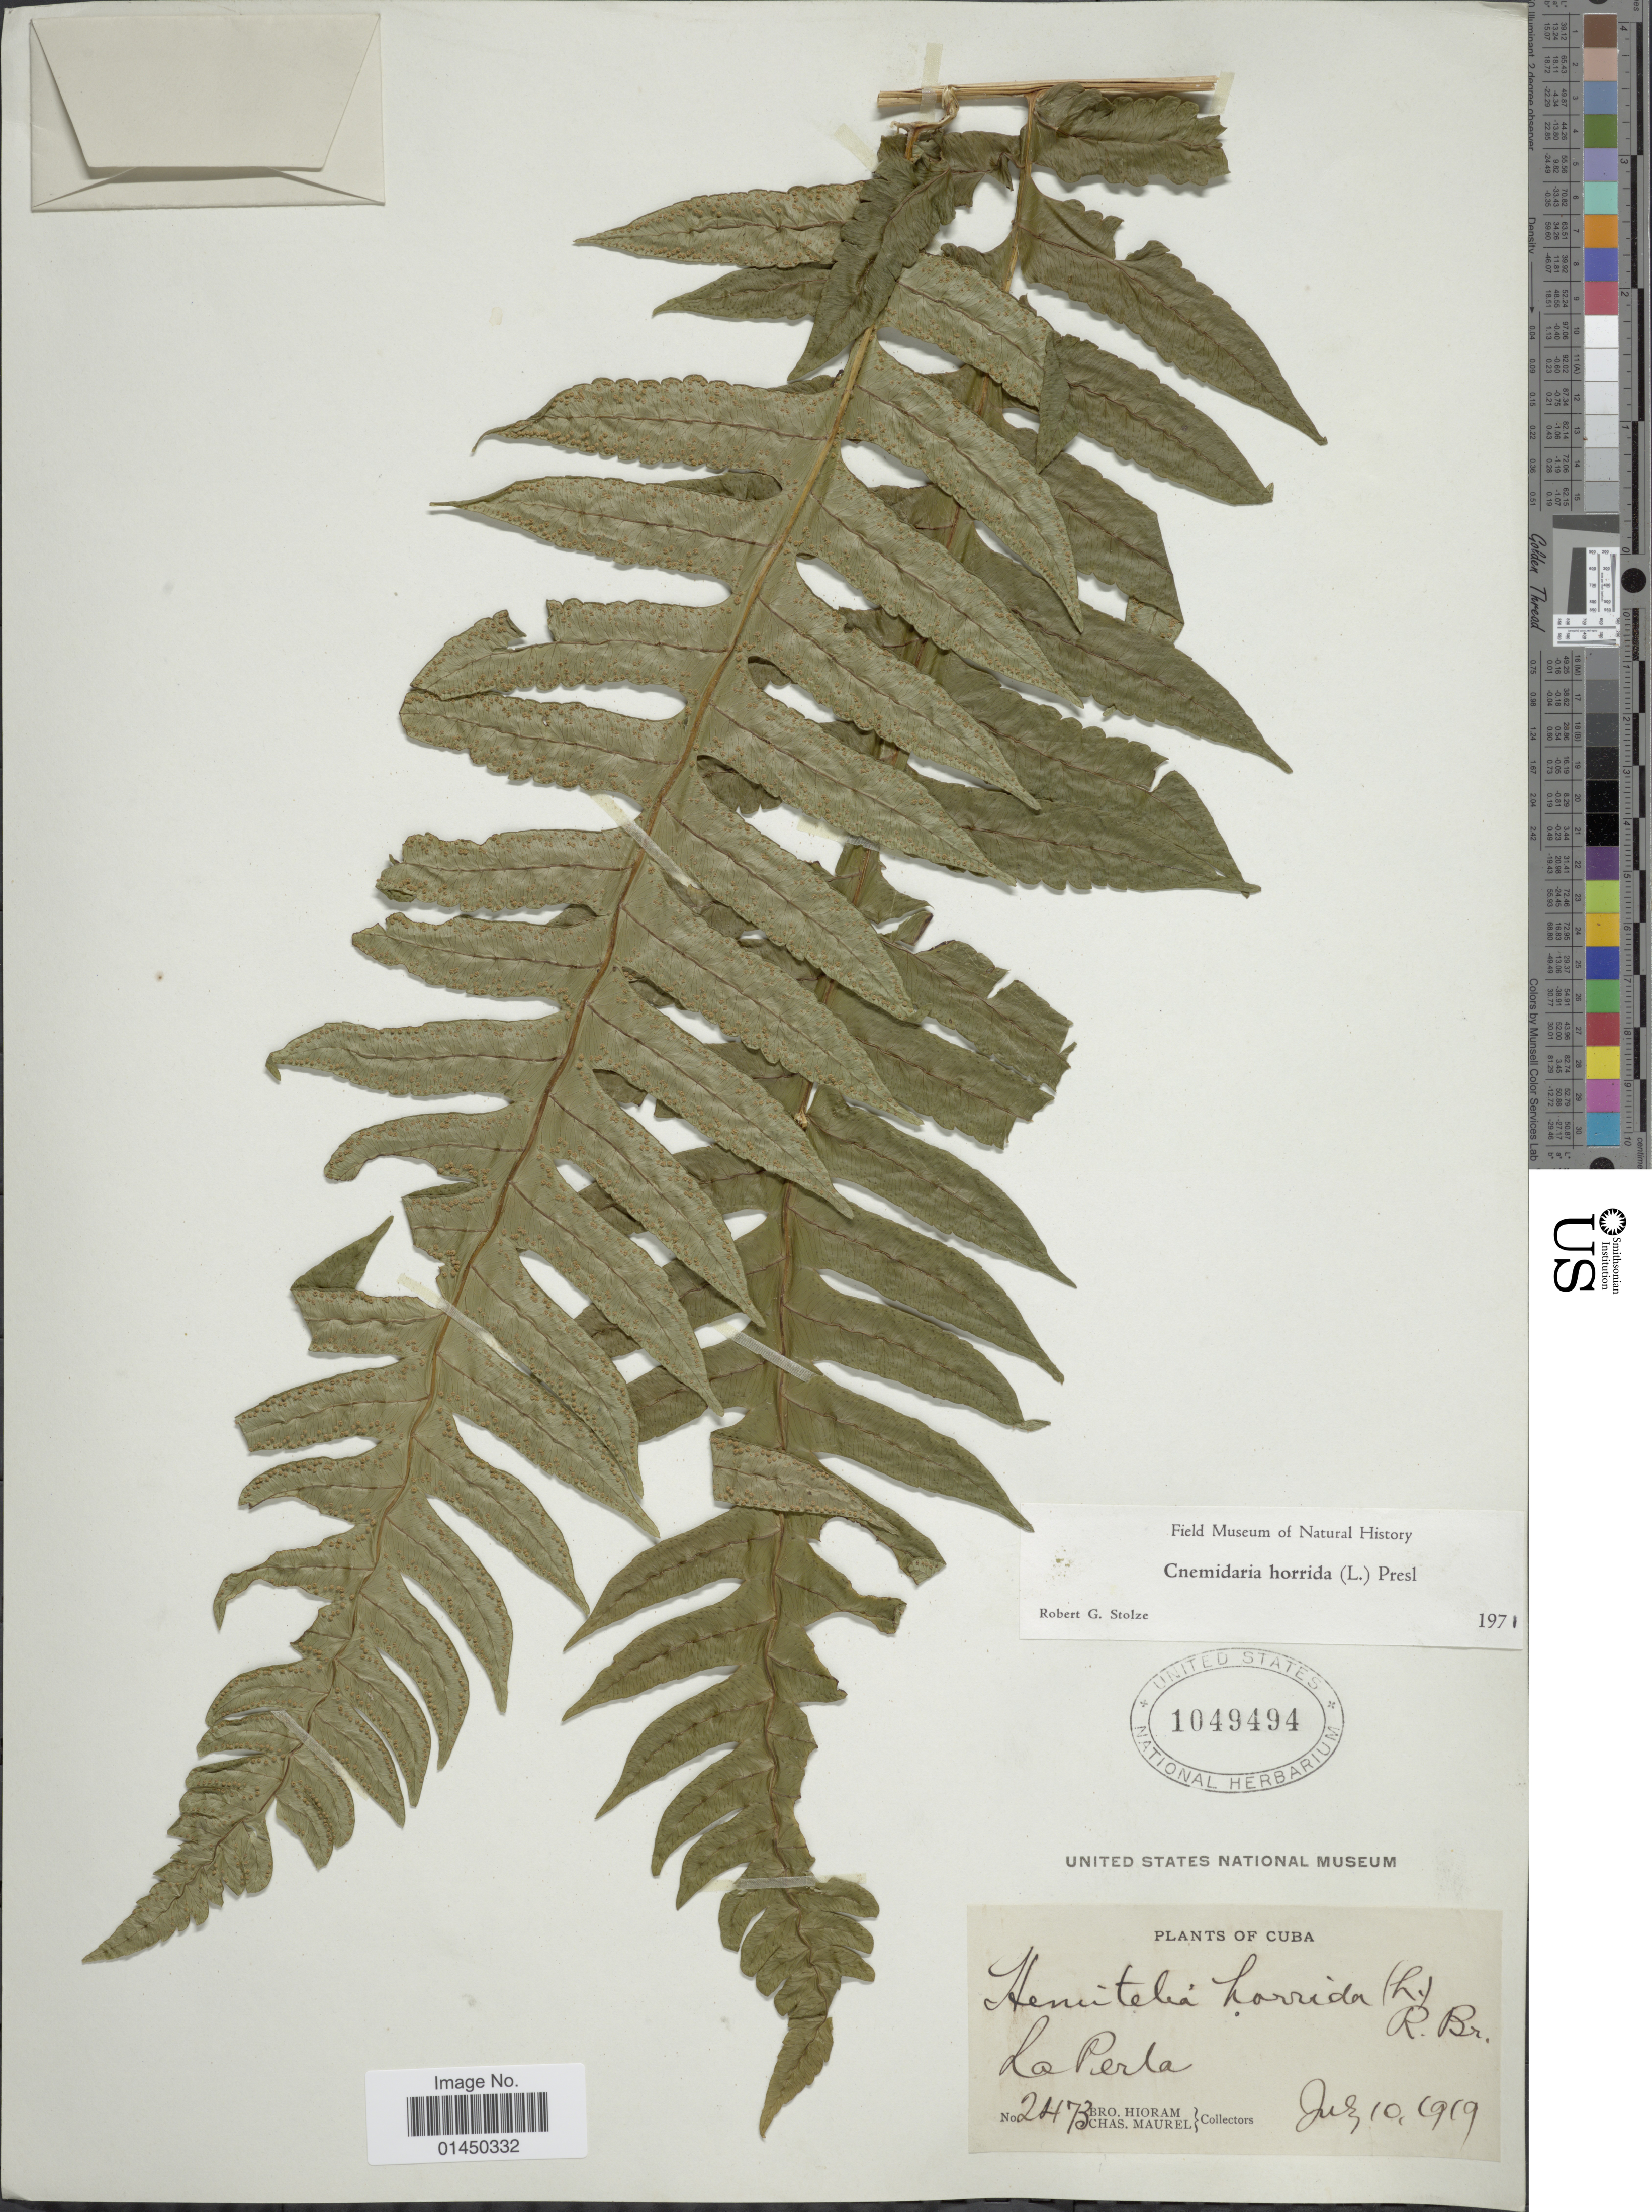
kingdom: Plantae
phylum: Tracheophyta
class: Polypodiopsida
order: Cyatheales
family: Cyatheaceae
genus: Cyathea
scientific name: Cyathea horrida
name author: (L.) Sm.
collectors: Bro. Hioram & C. Maurel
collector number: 2473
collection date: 1919-07-10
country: Cuba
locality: La Perla.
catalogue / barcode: US 1049494